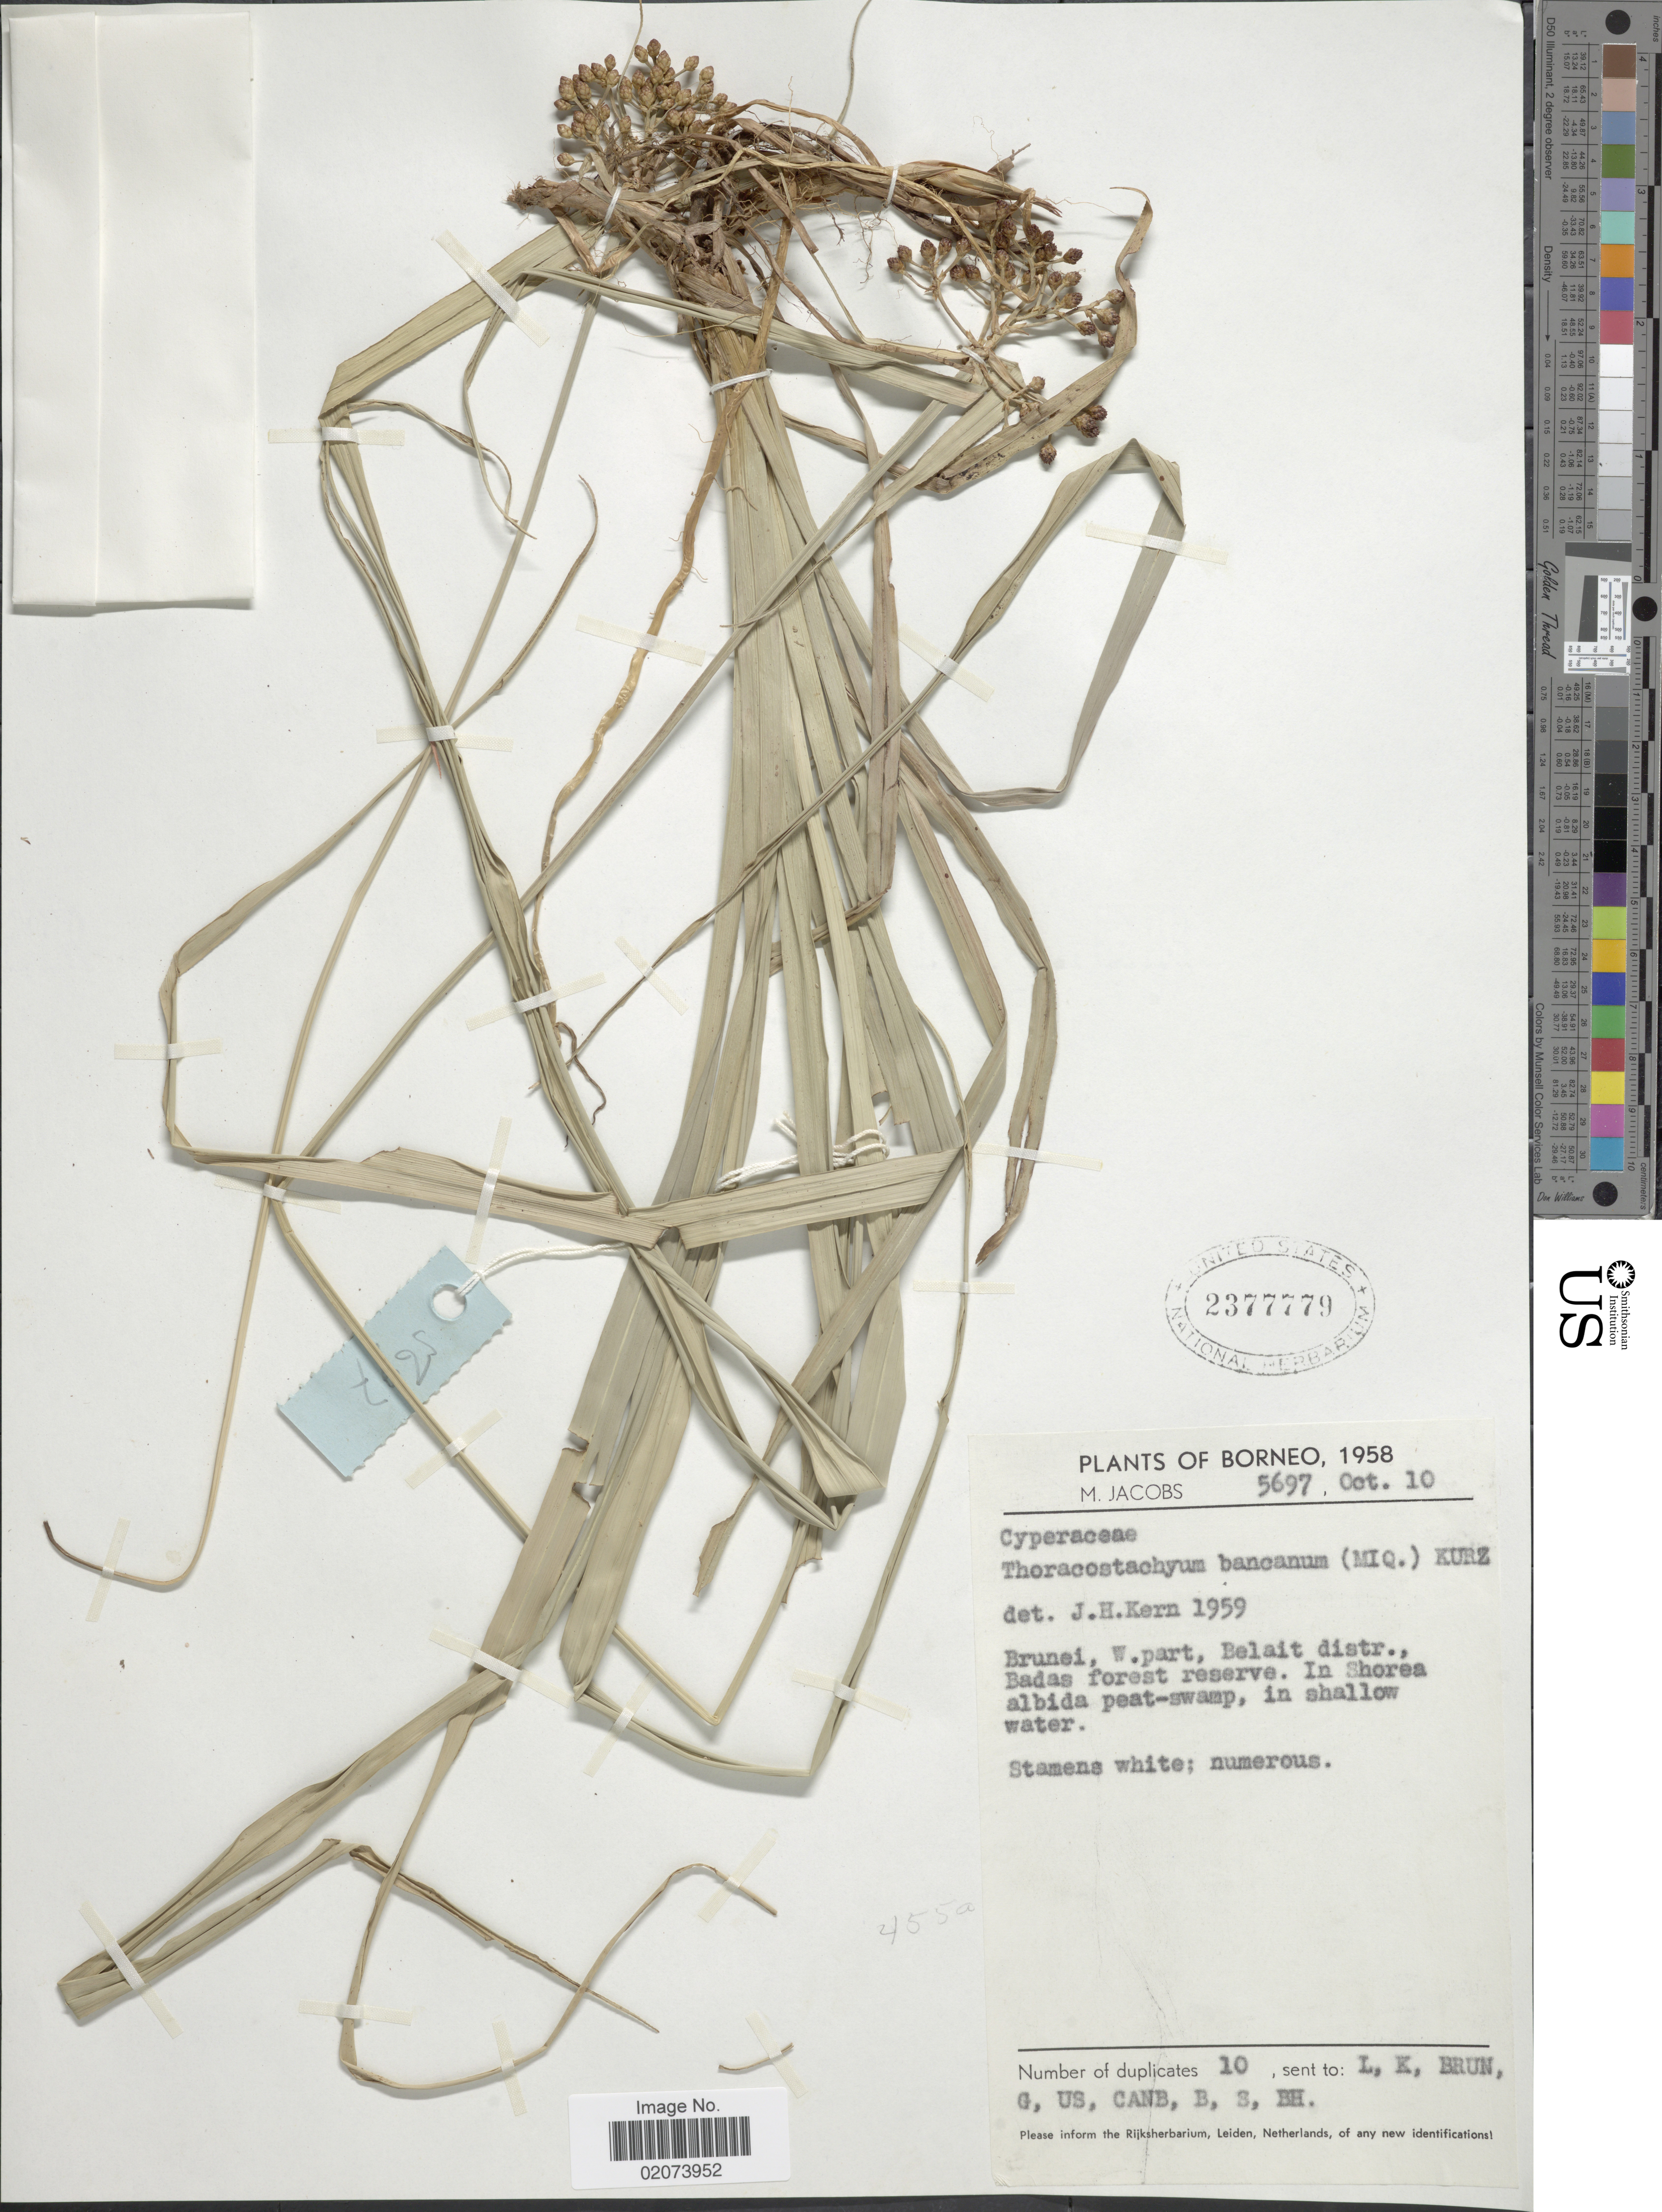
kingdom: Plantae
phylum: Tracheophyta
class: Liliopsida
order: Poales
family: Cyperaceae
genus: Mapania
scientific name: Mapania bancana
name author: (Miq.) Ridl.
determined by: Strong, Mark T., (BOT), Smithsonian Institution - National Museum of Natural History (UNITED STATES)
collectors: M. Jacobs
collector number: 5697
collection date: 1958-10-10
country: Brunei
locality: Borneo, Brunei, W. Part, Belait distr.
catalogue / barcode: US 2377779